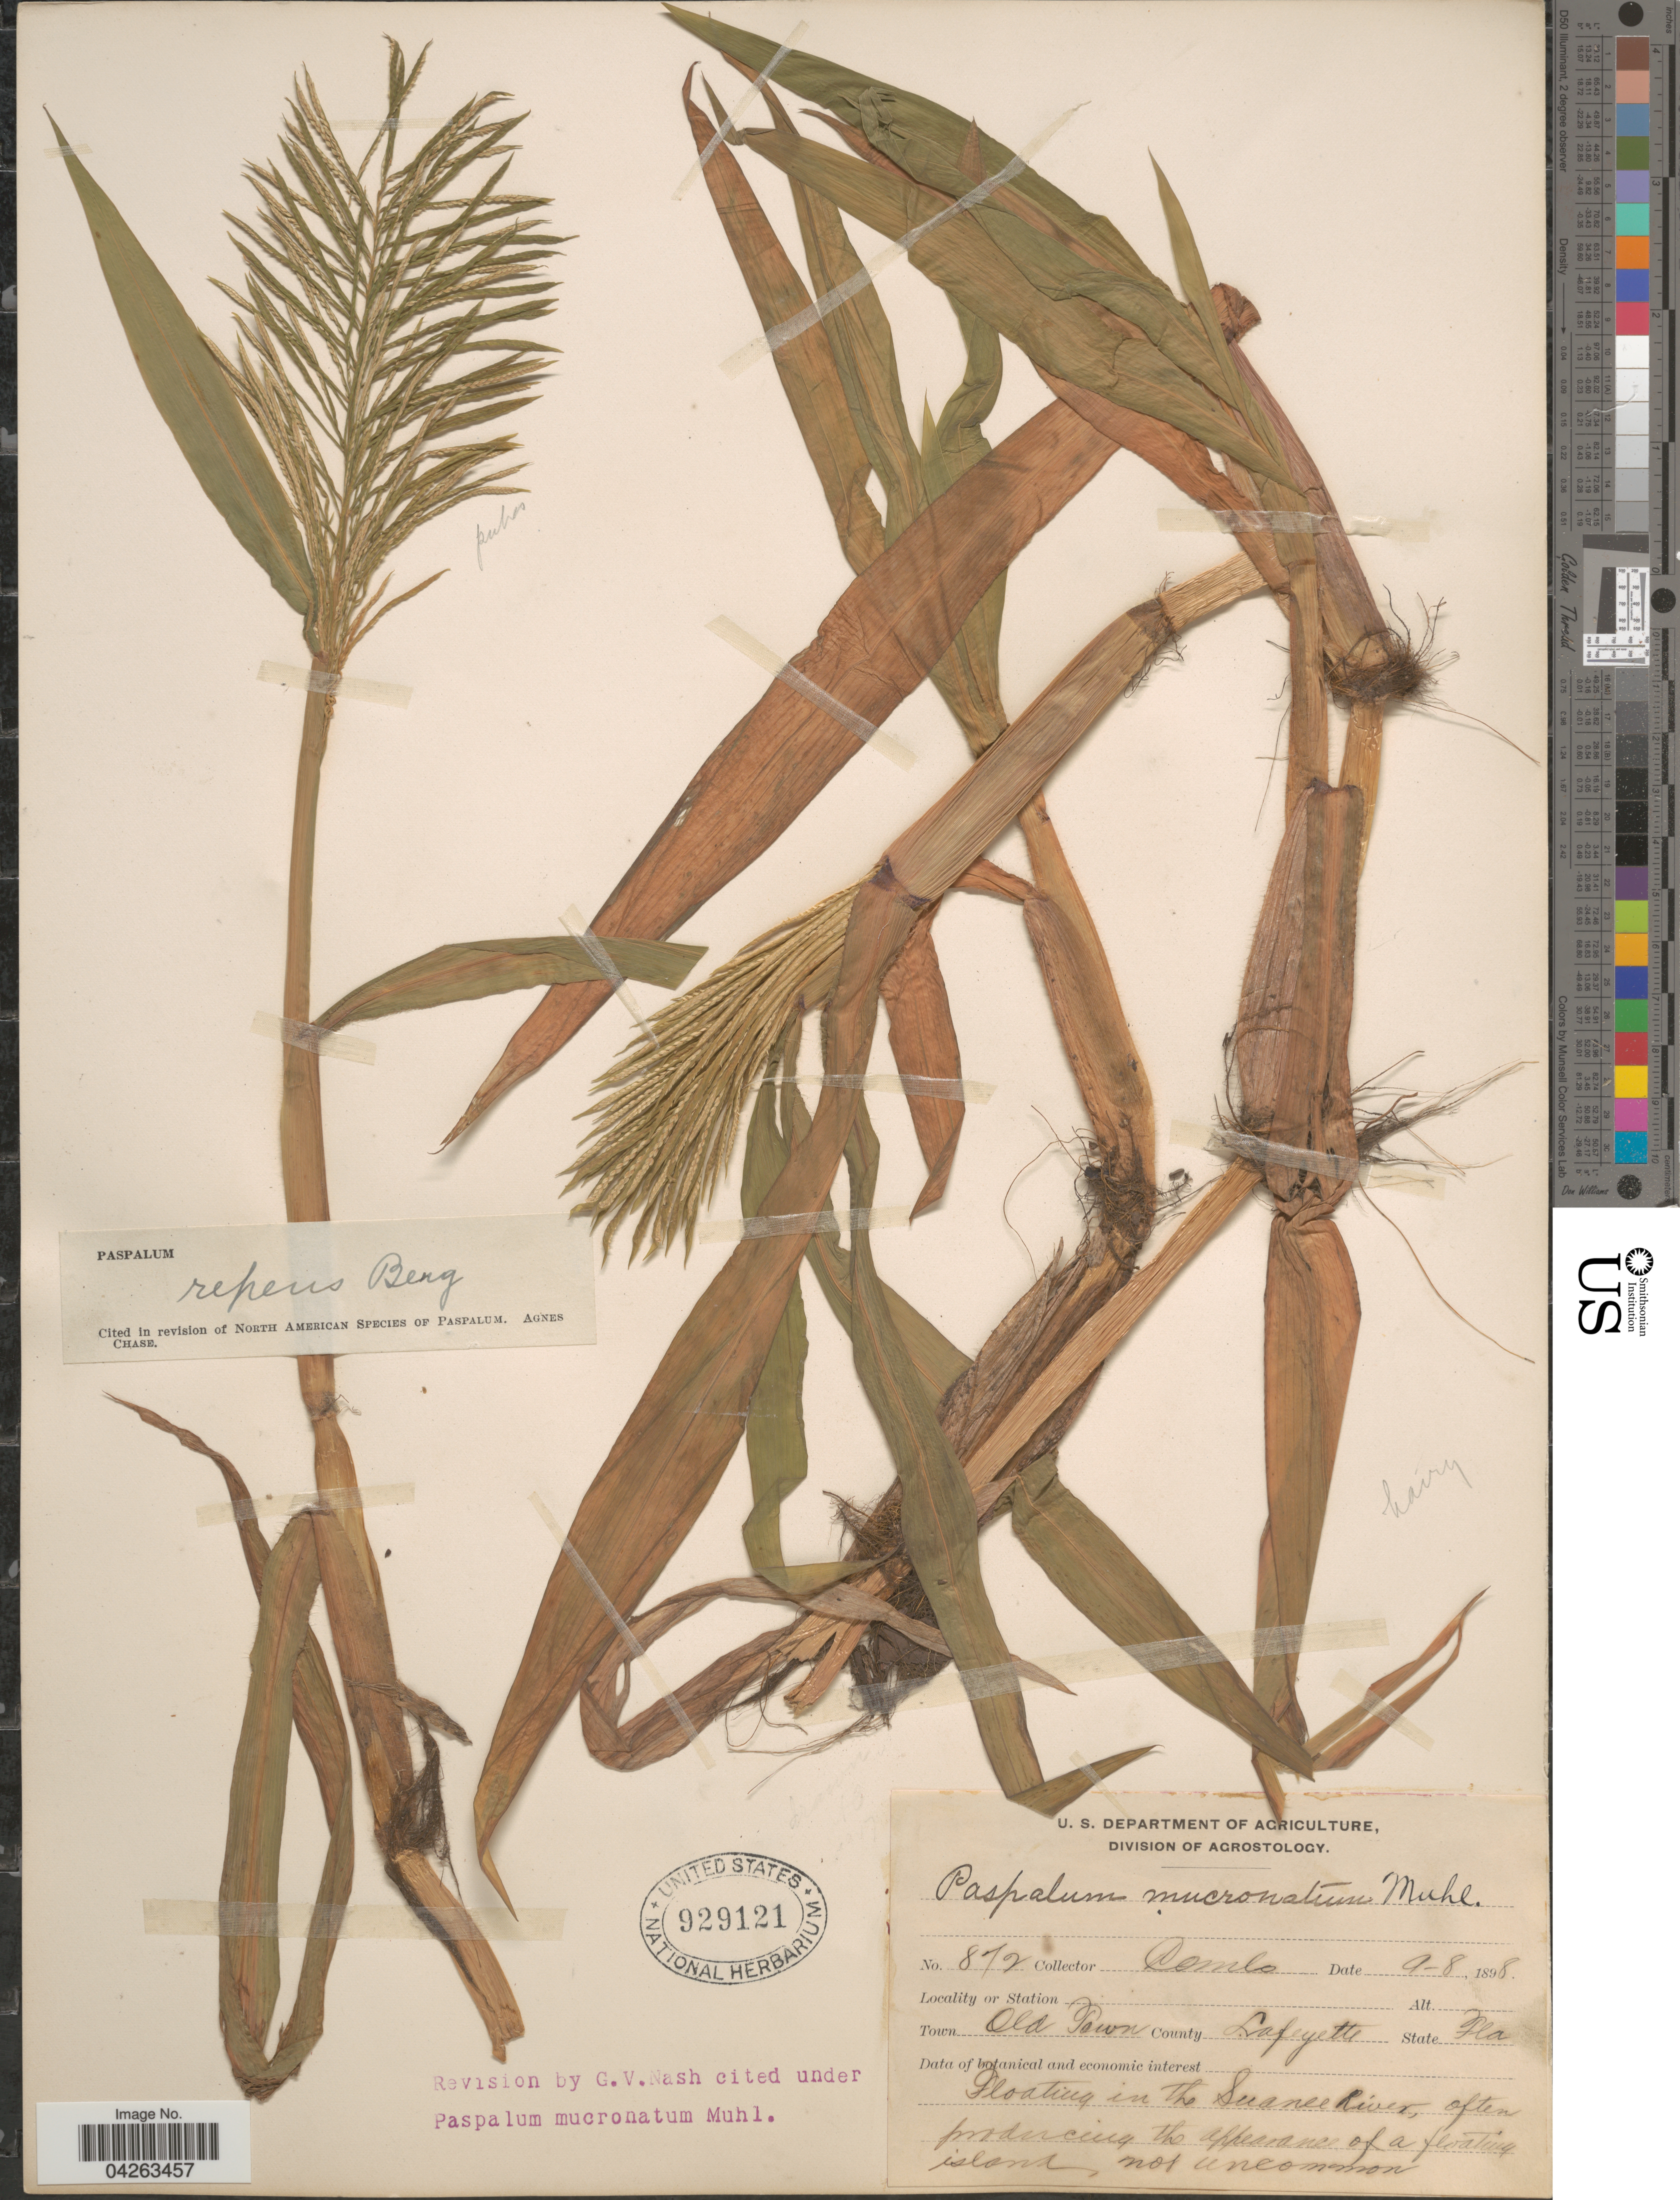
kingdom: Plantae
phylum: Tracheophyta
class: Liliopsida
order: Poales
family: Poaceae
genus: Paspalum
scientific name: Paspalum repens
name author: P.J. Bergius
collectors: -. Combs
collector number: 872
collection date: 1898-09-08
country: United States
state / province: Florida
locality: Old Town. County Lafayette.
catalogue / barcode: US 929121